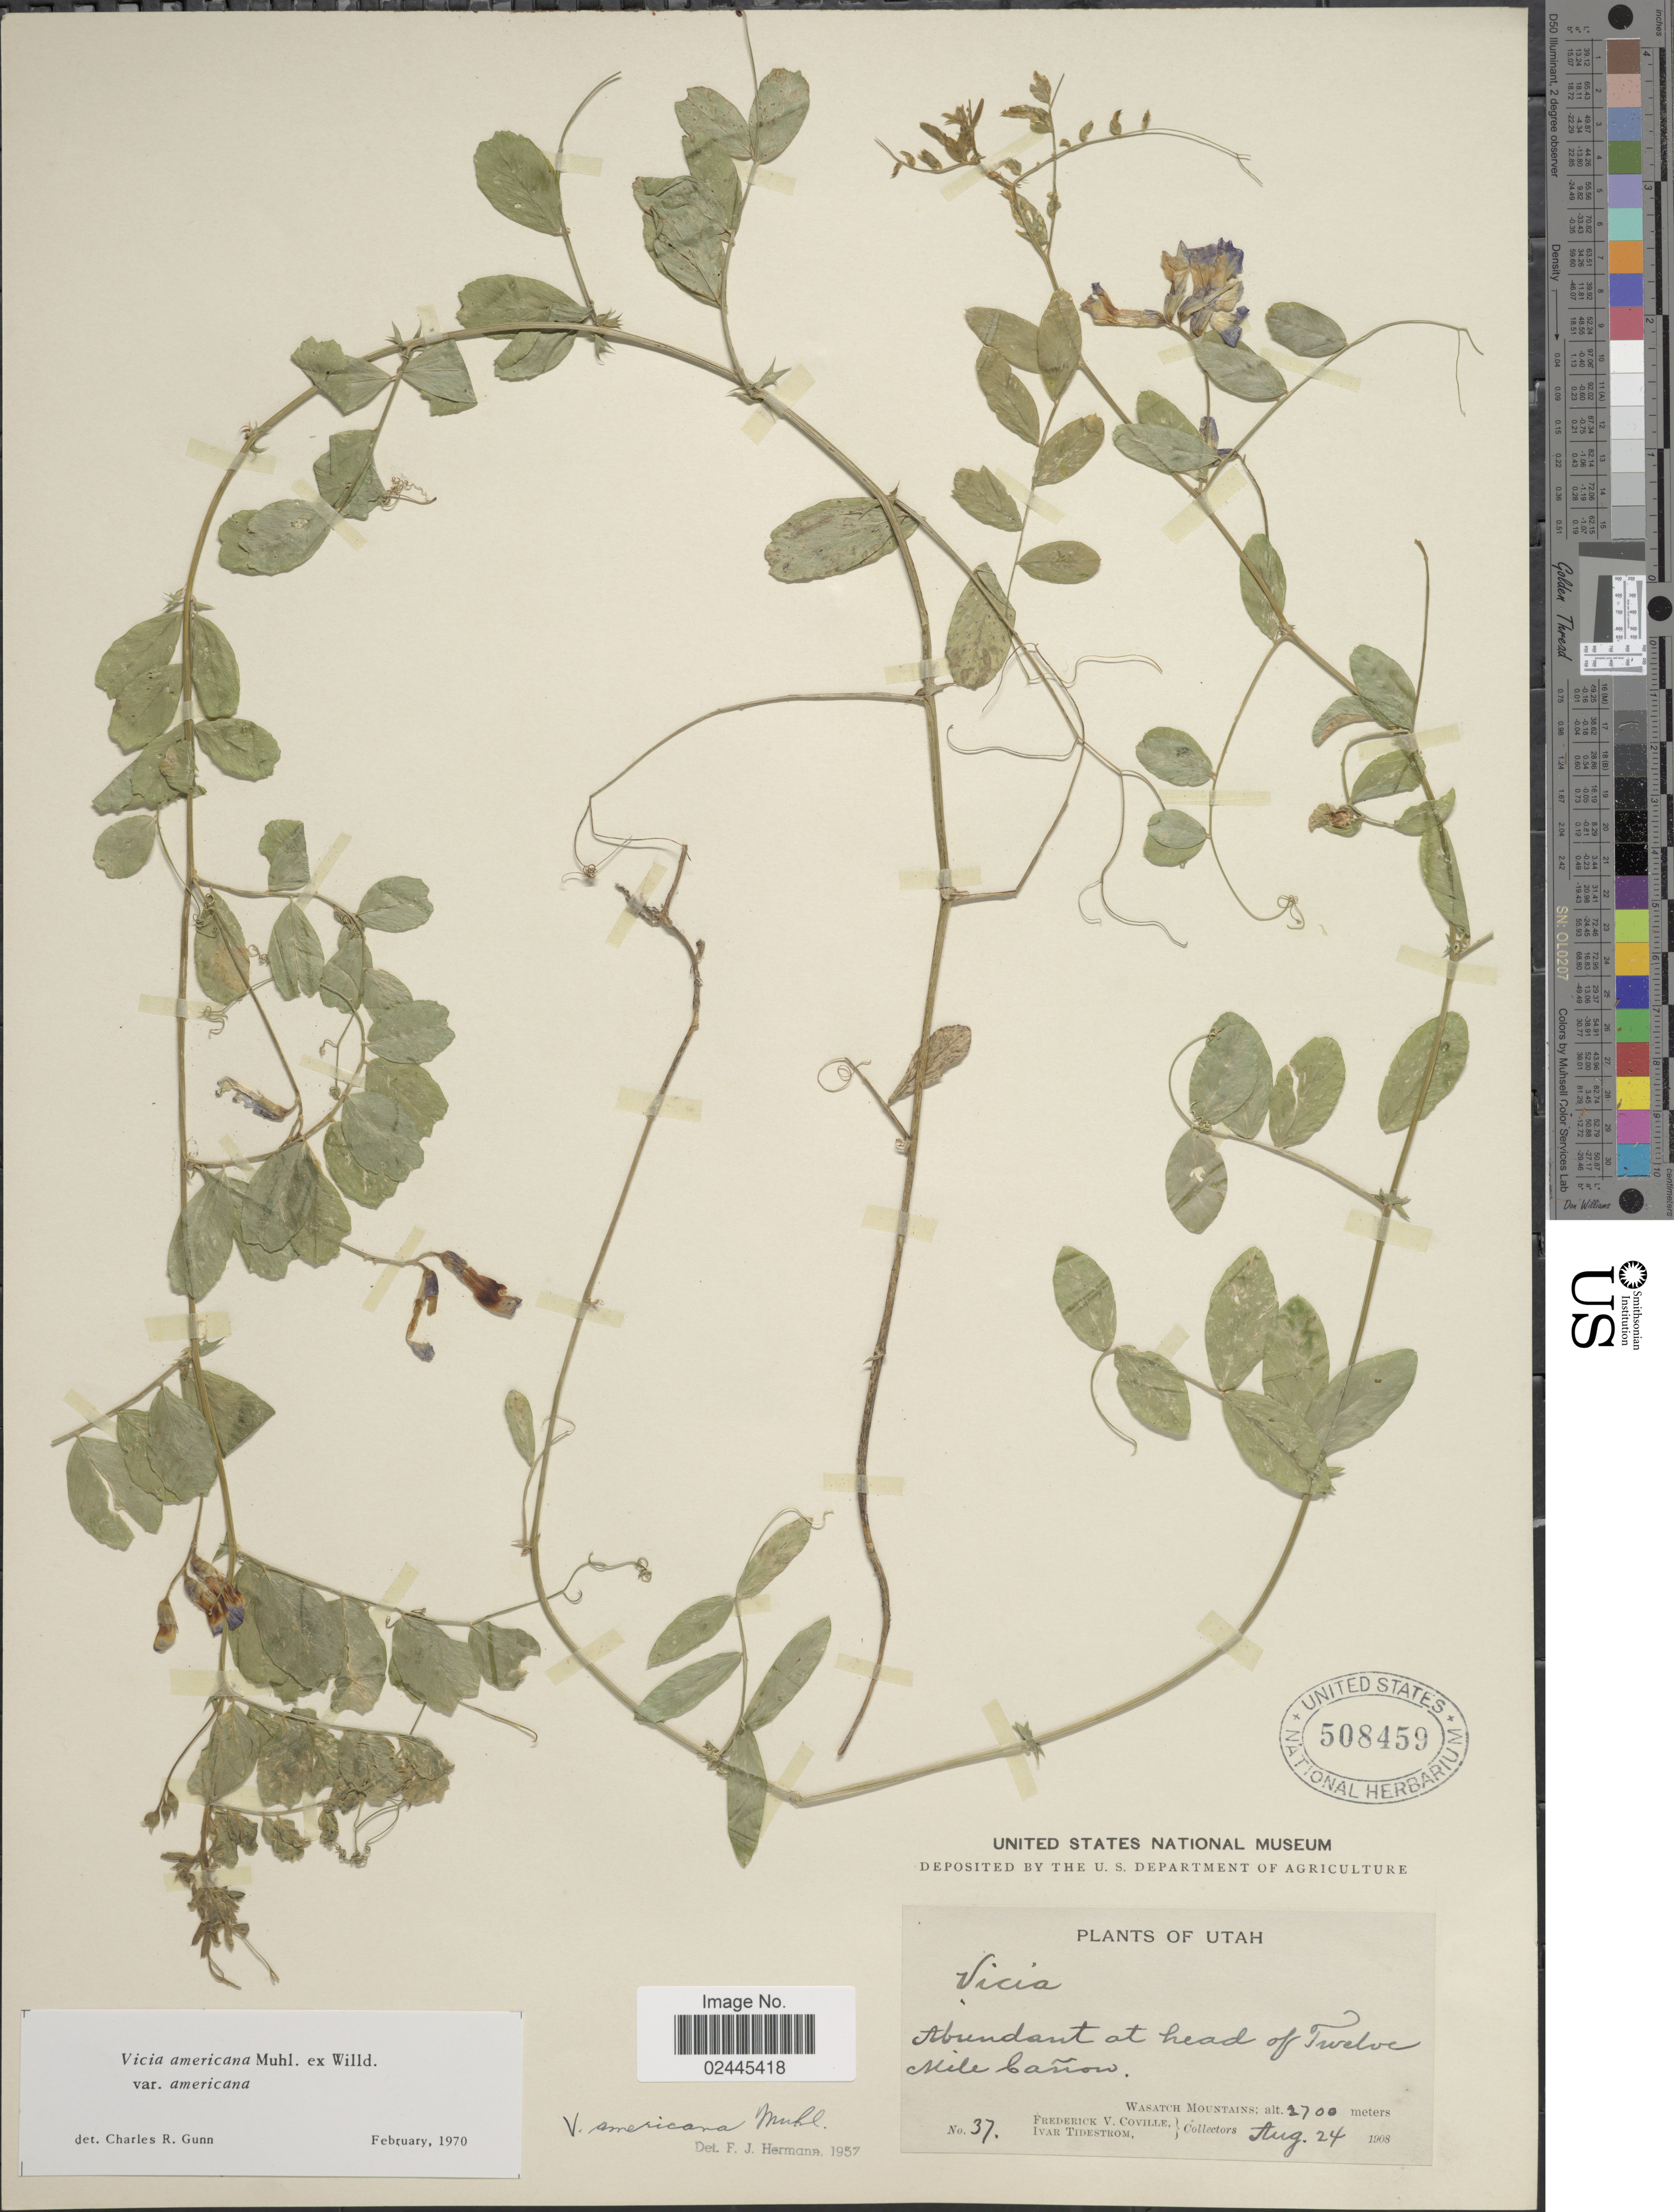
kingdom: Plantae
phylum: Tracheophyta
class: Magnoliopsida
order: Fabales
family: Fabaceae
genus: Vicia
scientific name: Vicia americana var. americana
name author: Muhl. ex Willd.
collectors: F. V. Coville & I. F. Tidestrom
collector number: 37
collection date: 1908-08-24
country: United States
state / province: Utah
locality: Abundant at head of Twelve Mile Canon. Wasatch Mountains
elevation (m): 2700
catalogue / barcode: US 508459